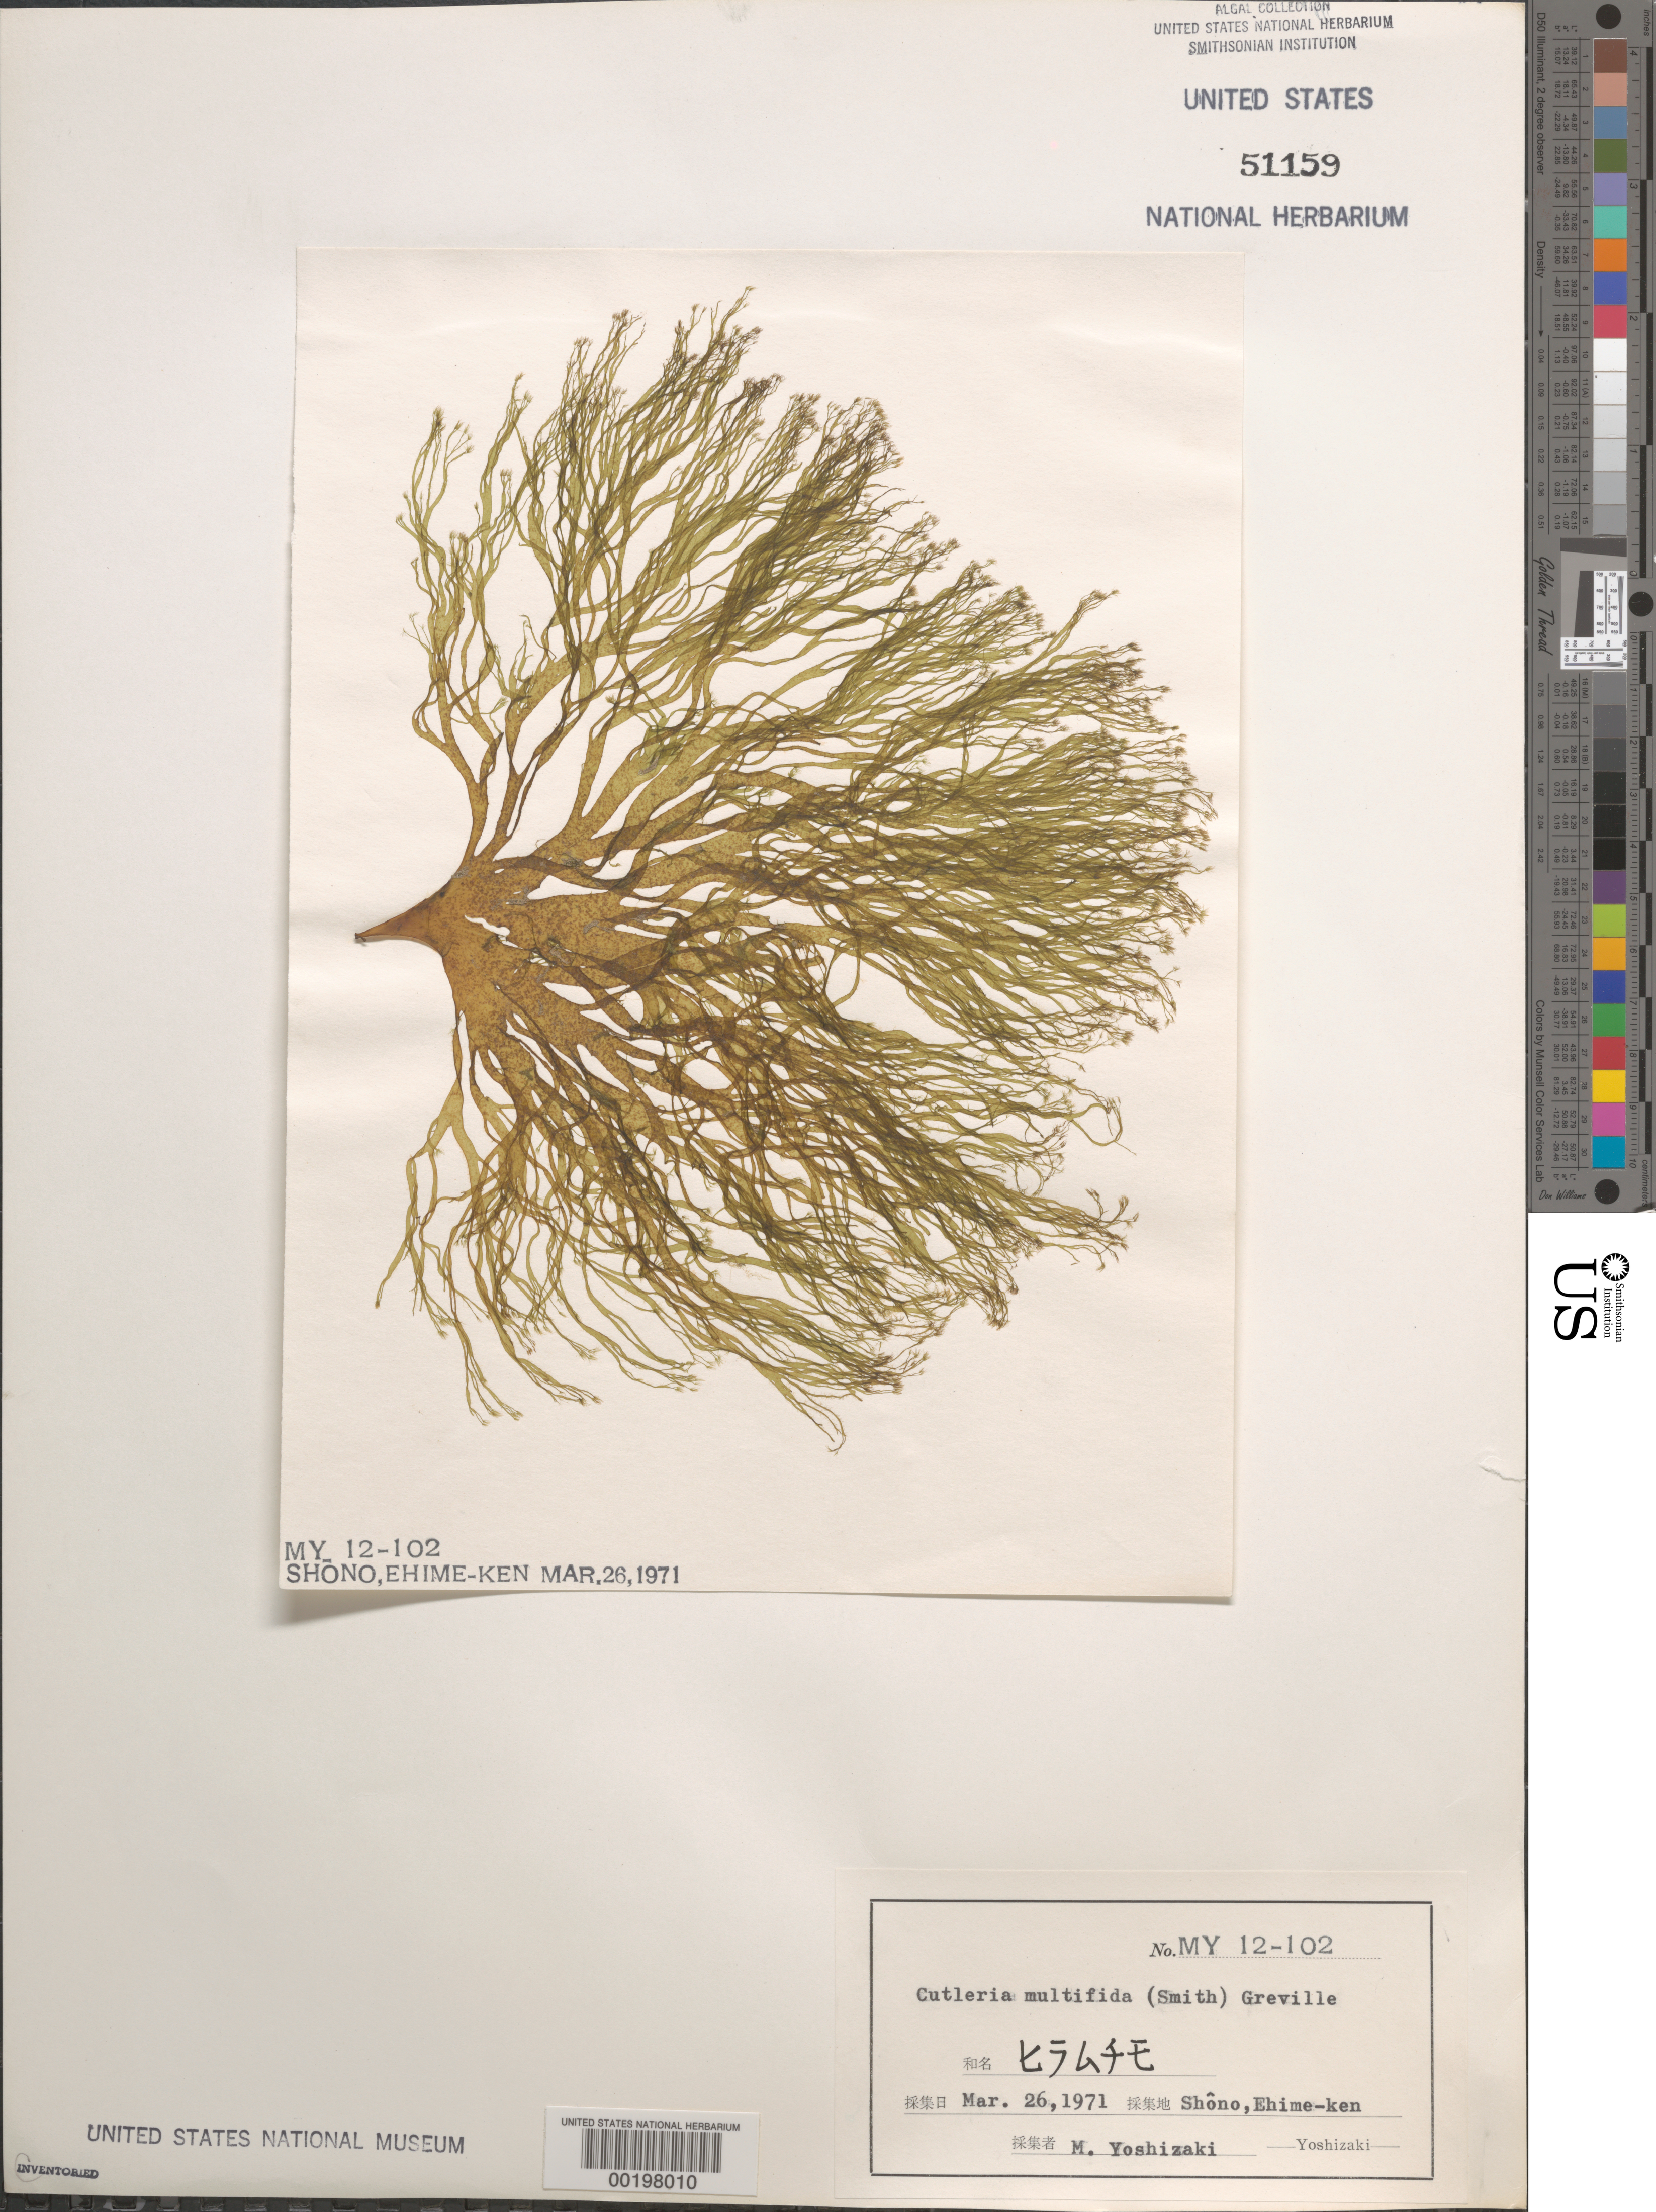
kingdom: Chromista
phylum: Ochrophyta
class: Phaeophyceae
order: Cutleriales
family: Cutleriaceae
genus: Cutleria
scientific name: Cutleria multifida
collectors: M. Yoshizaki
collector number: MY 12-102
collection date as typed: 26 Mar 1971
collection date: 1971-03-26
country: Japan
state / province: Ehime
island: Shikoku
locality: Shono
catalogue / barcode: US 51159